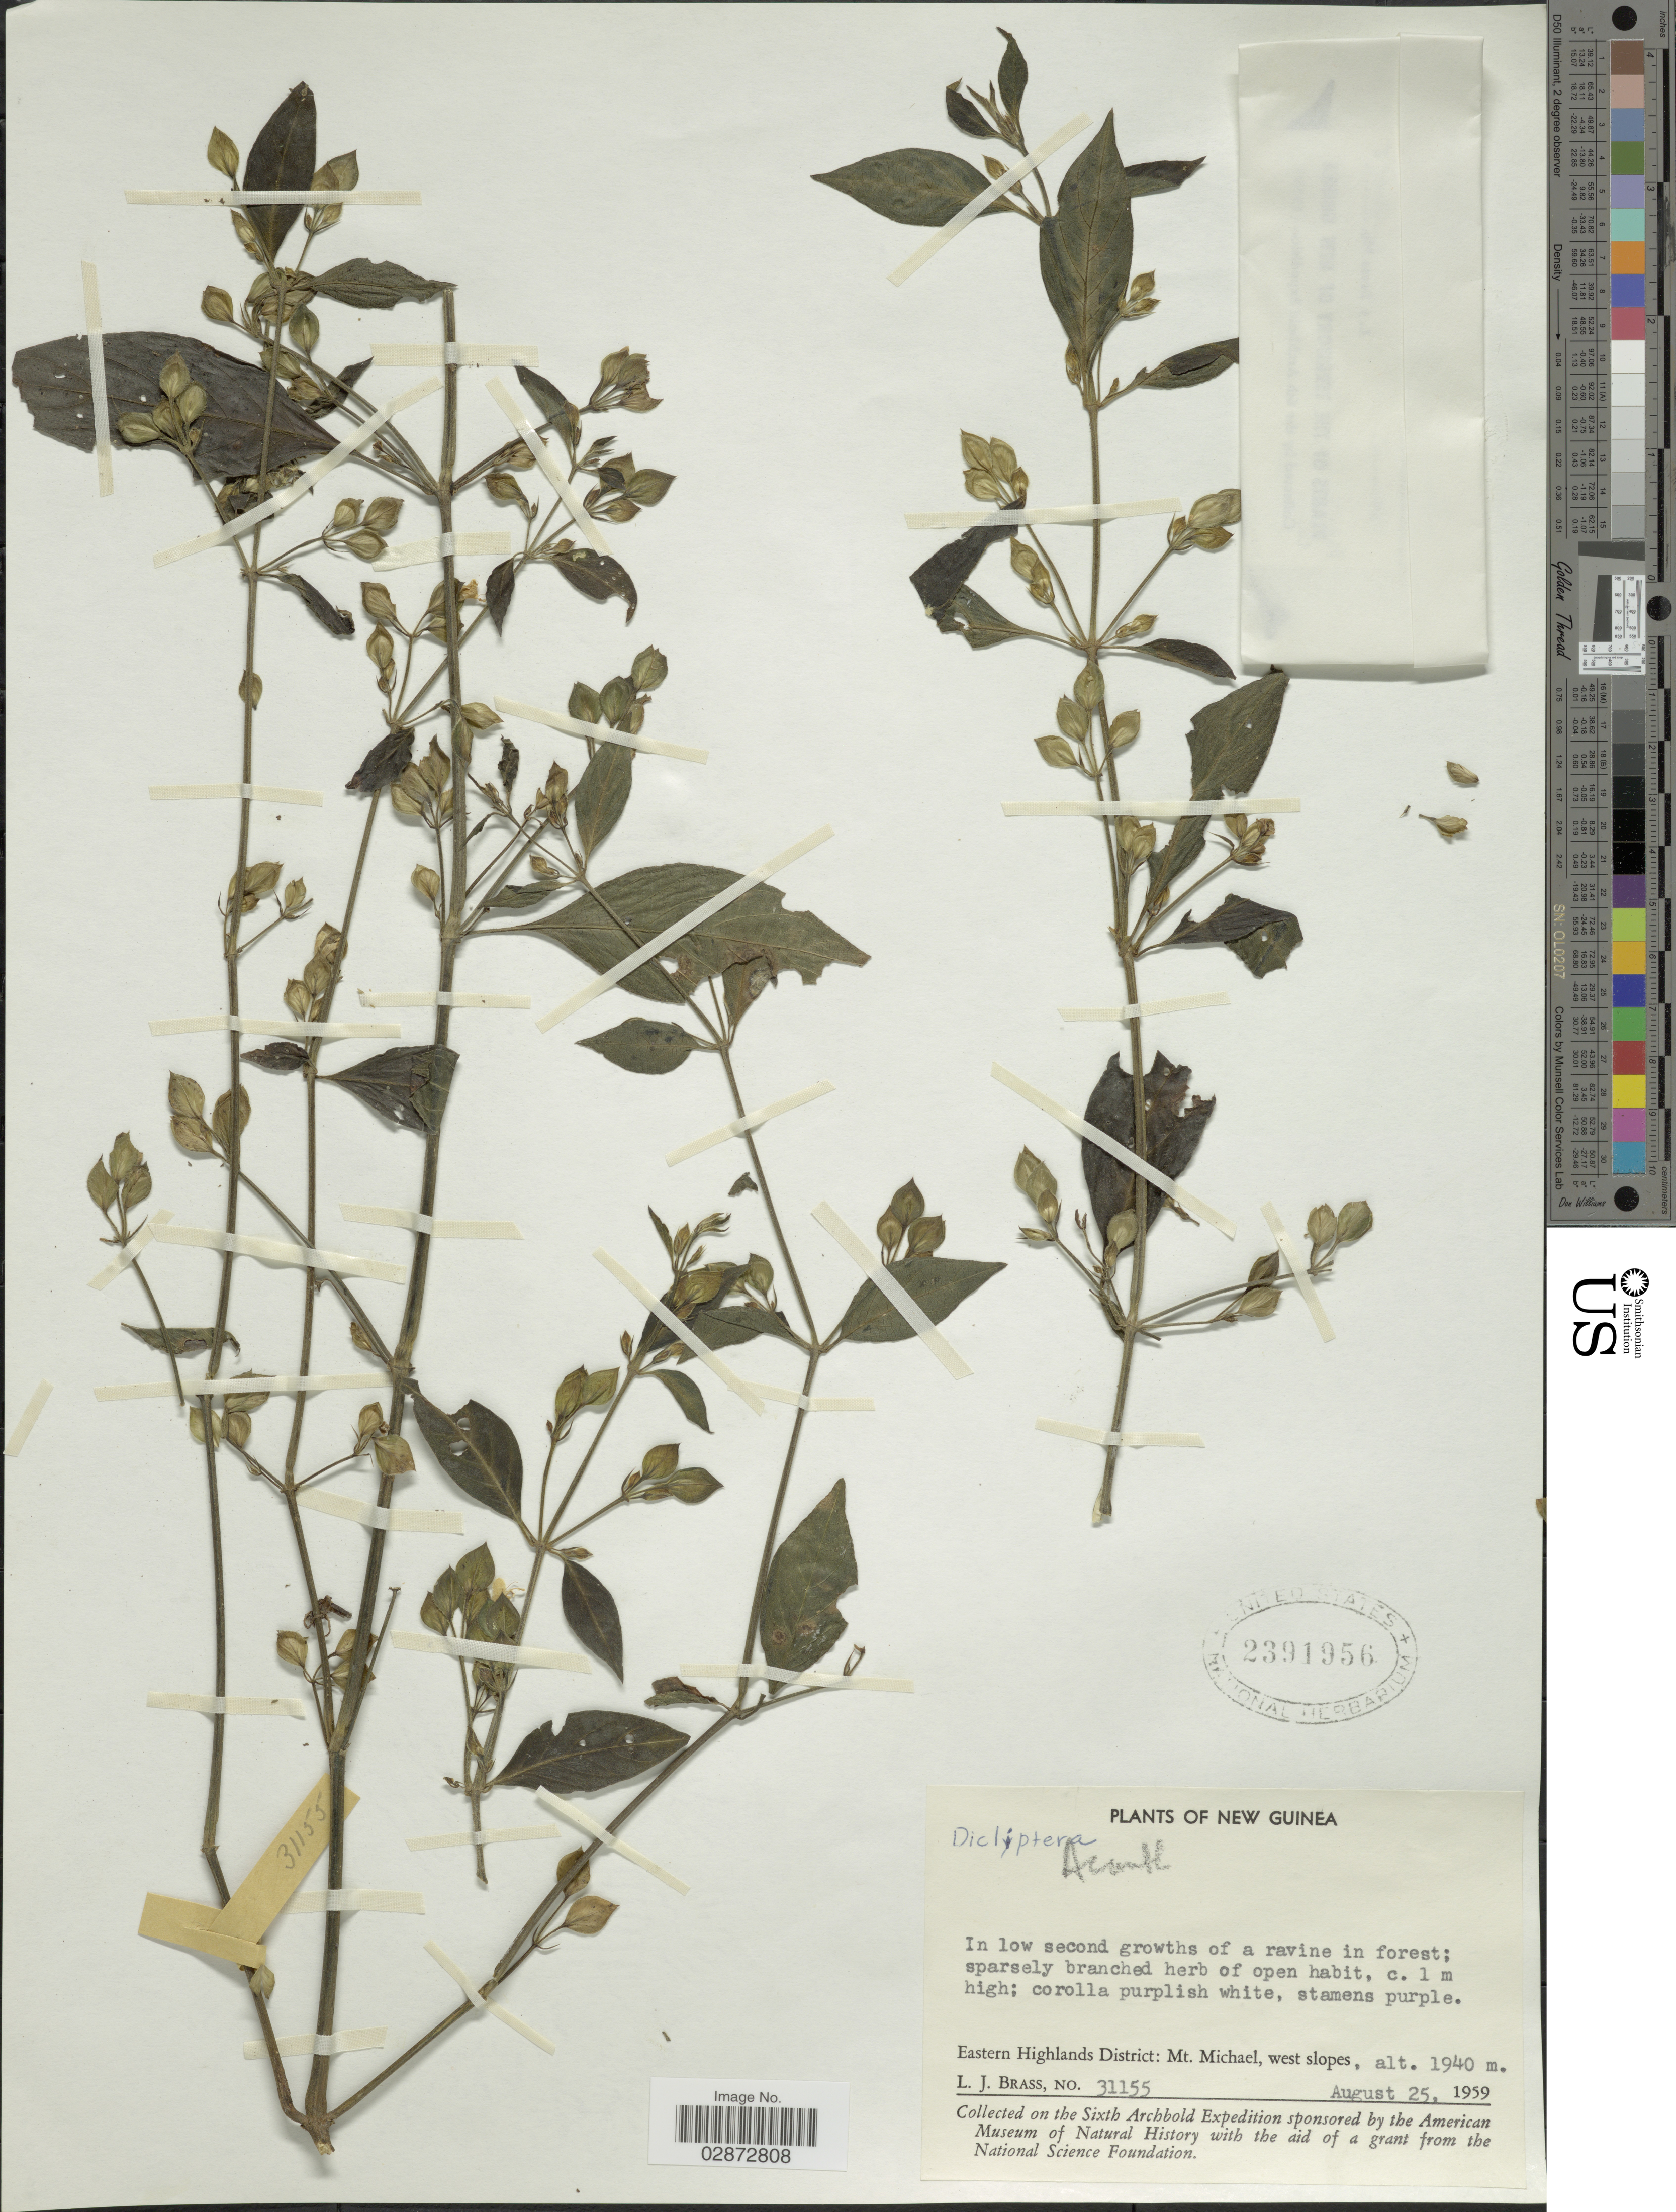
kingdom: Plantae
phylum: Tracheophyta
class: Magnoliopsida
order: Lamiales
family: Acanthaceae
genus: Dicliptera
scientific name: Dicliptera sp.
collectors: L. J. Brass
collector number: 31155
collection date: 1959-08-25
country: Papua New Guinea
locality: New Guinea, Eastern Highlands District: Mt. Michael, west slopes.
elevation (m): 1940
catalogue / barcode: US 2391956